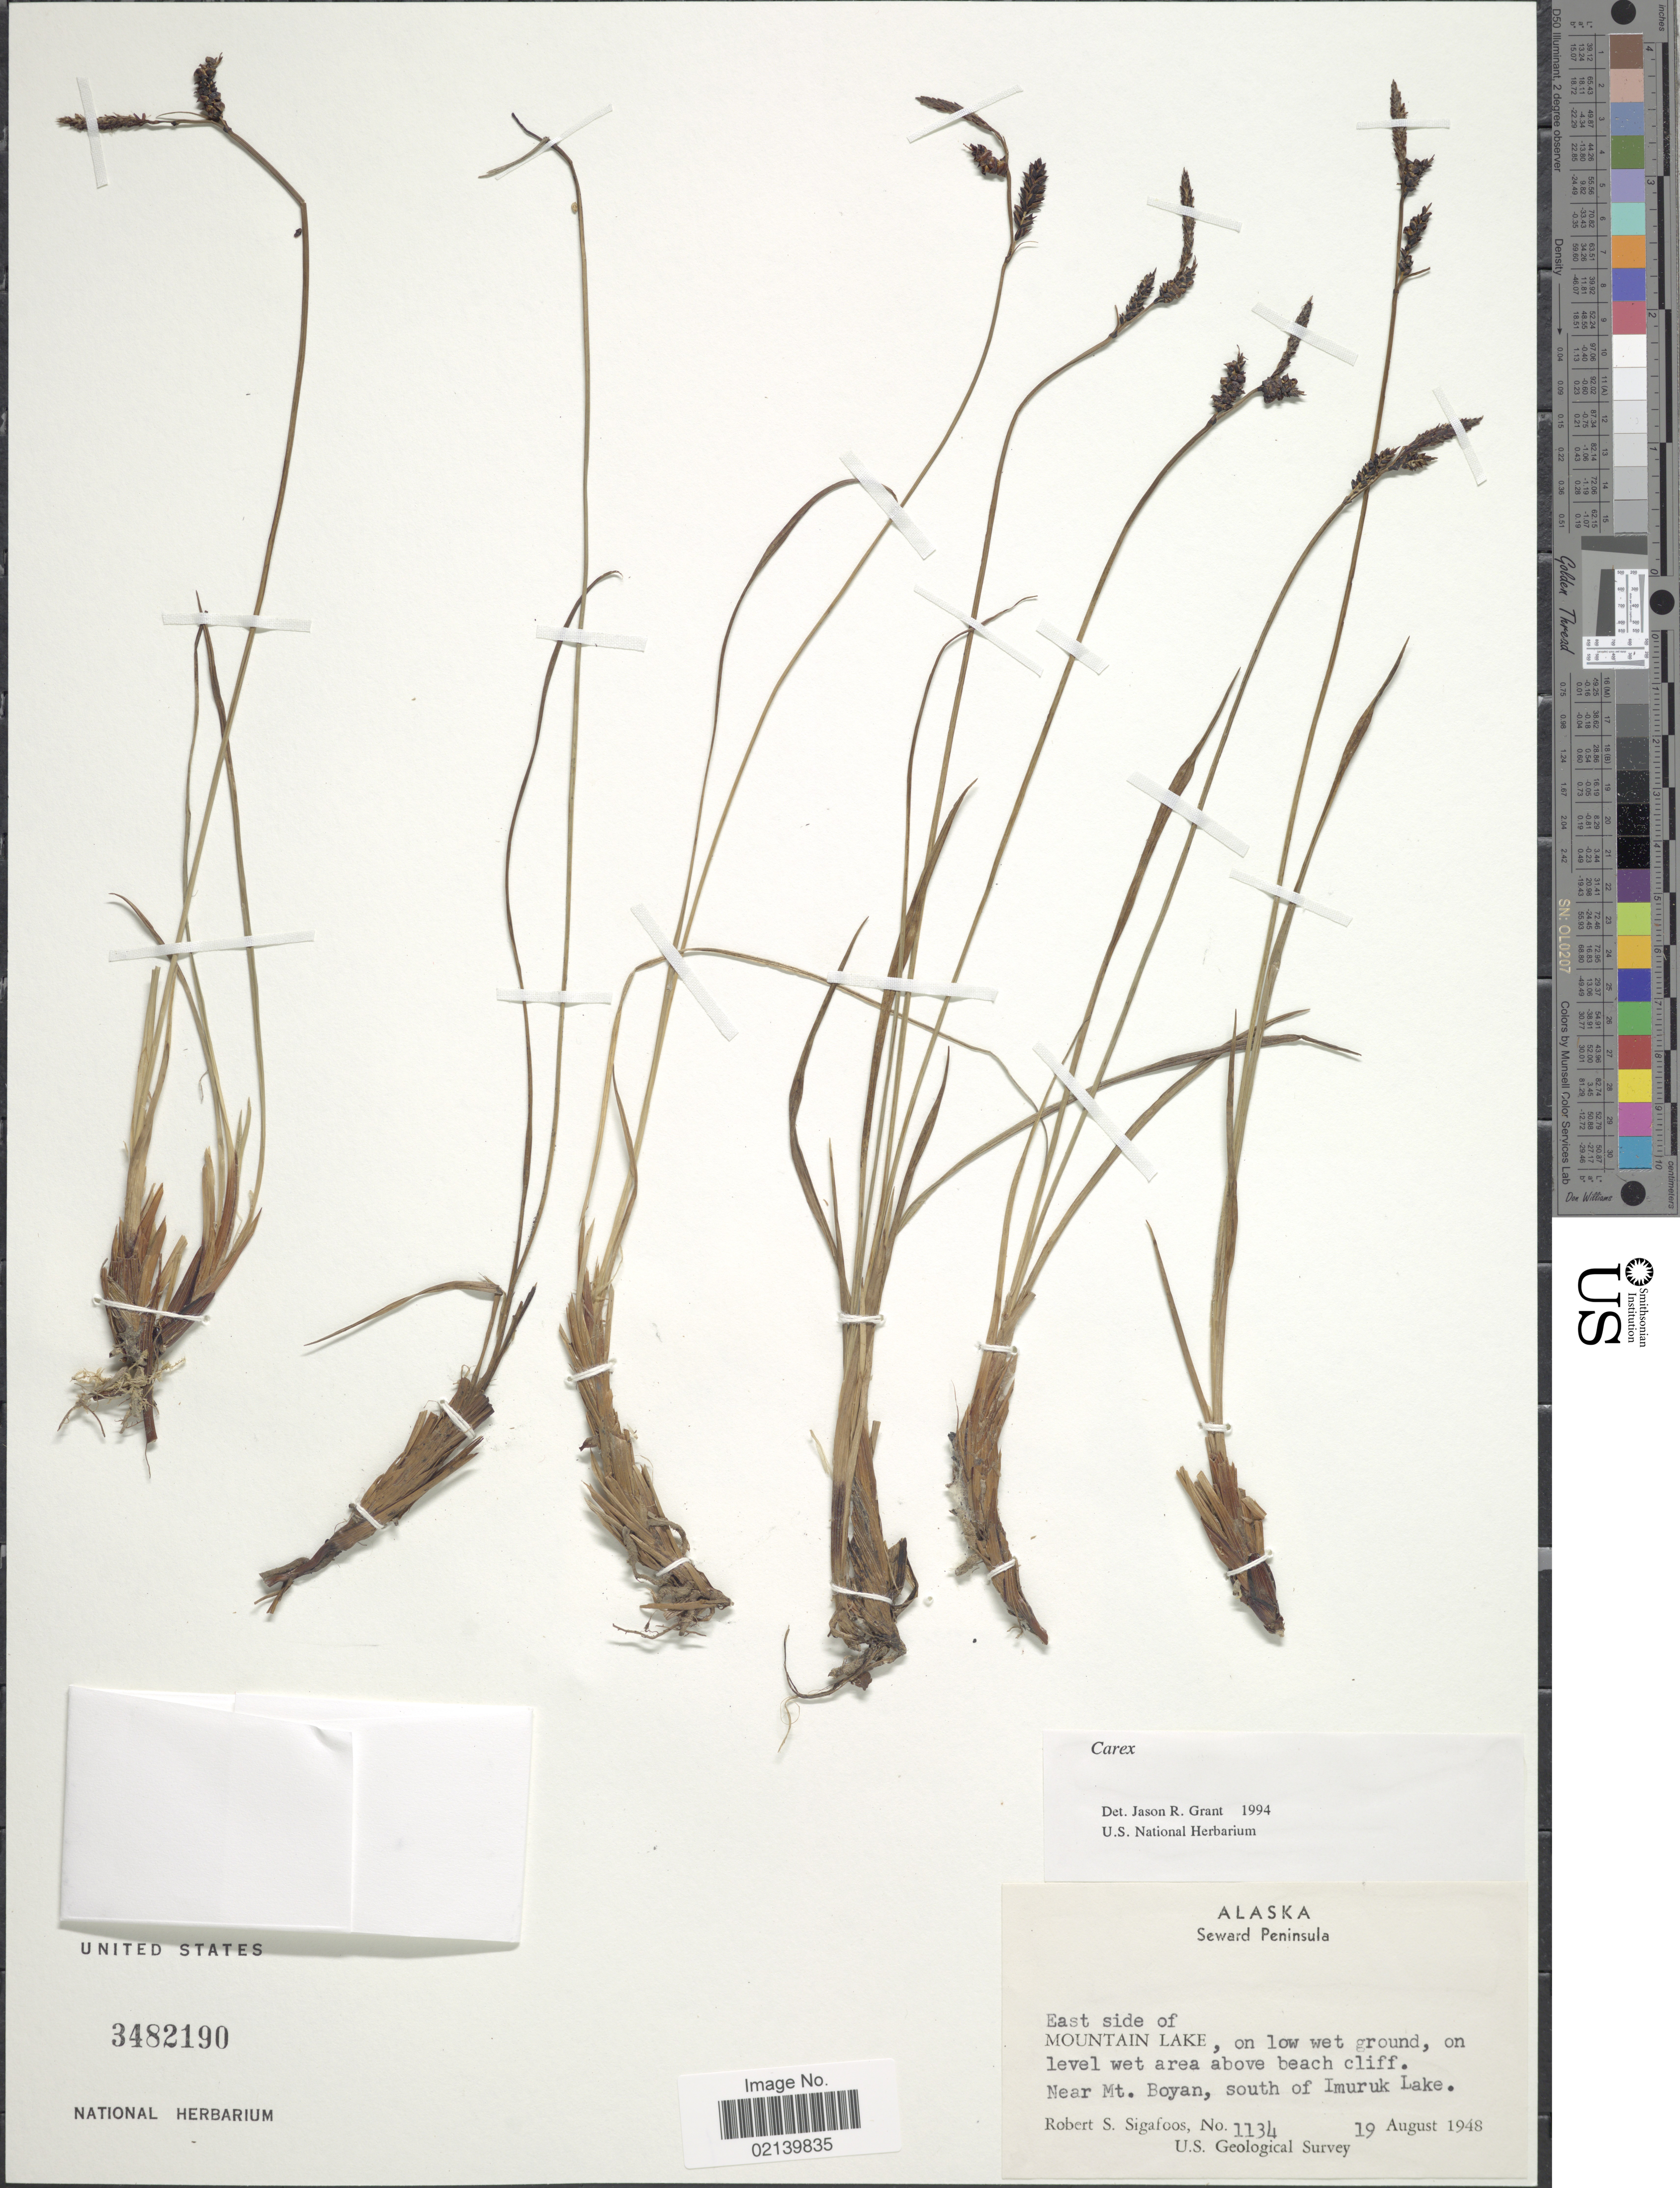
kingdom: Plantae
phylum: Tracheophyta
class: Liliopsida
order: Poales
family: Cyperaceae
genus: Carex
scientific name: Carex sp.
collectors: R. Sigafoos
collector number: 1134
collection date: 1948-08-19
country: United States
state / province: Alaska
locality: Alaska, Seward Peninsula, East side of Mountain Lake, on low wet ground on level area above beach Cliff. Near Mt. Boyan, south of Imuruk Lake.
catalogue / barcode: US 3482190